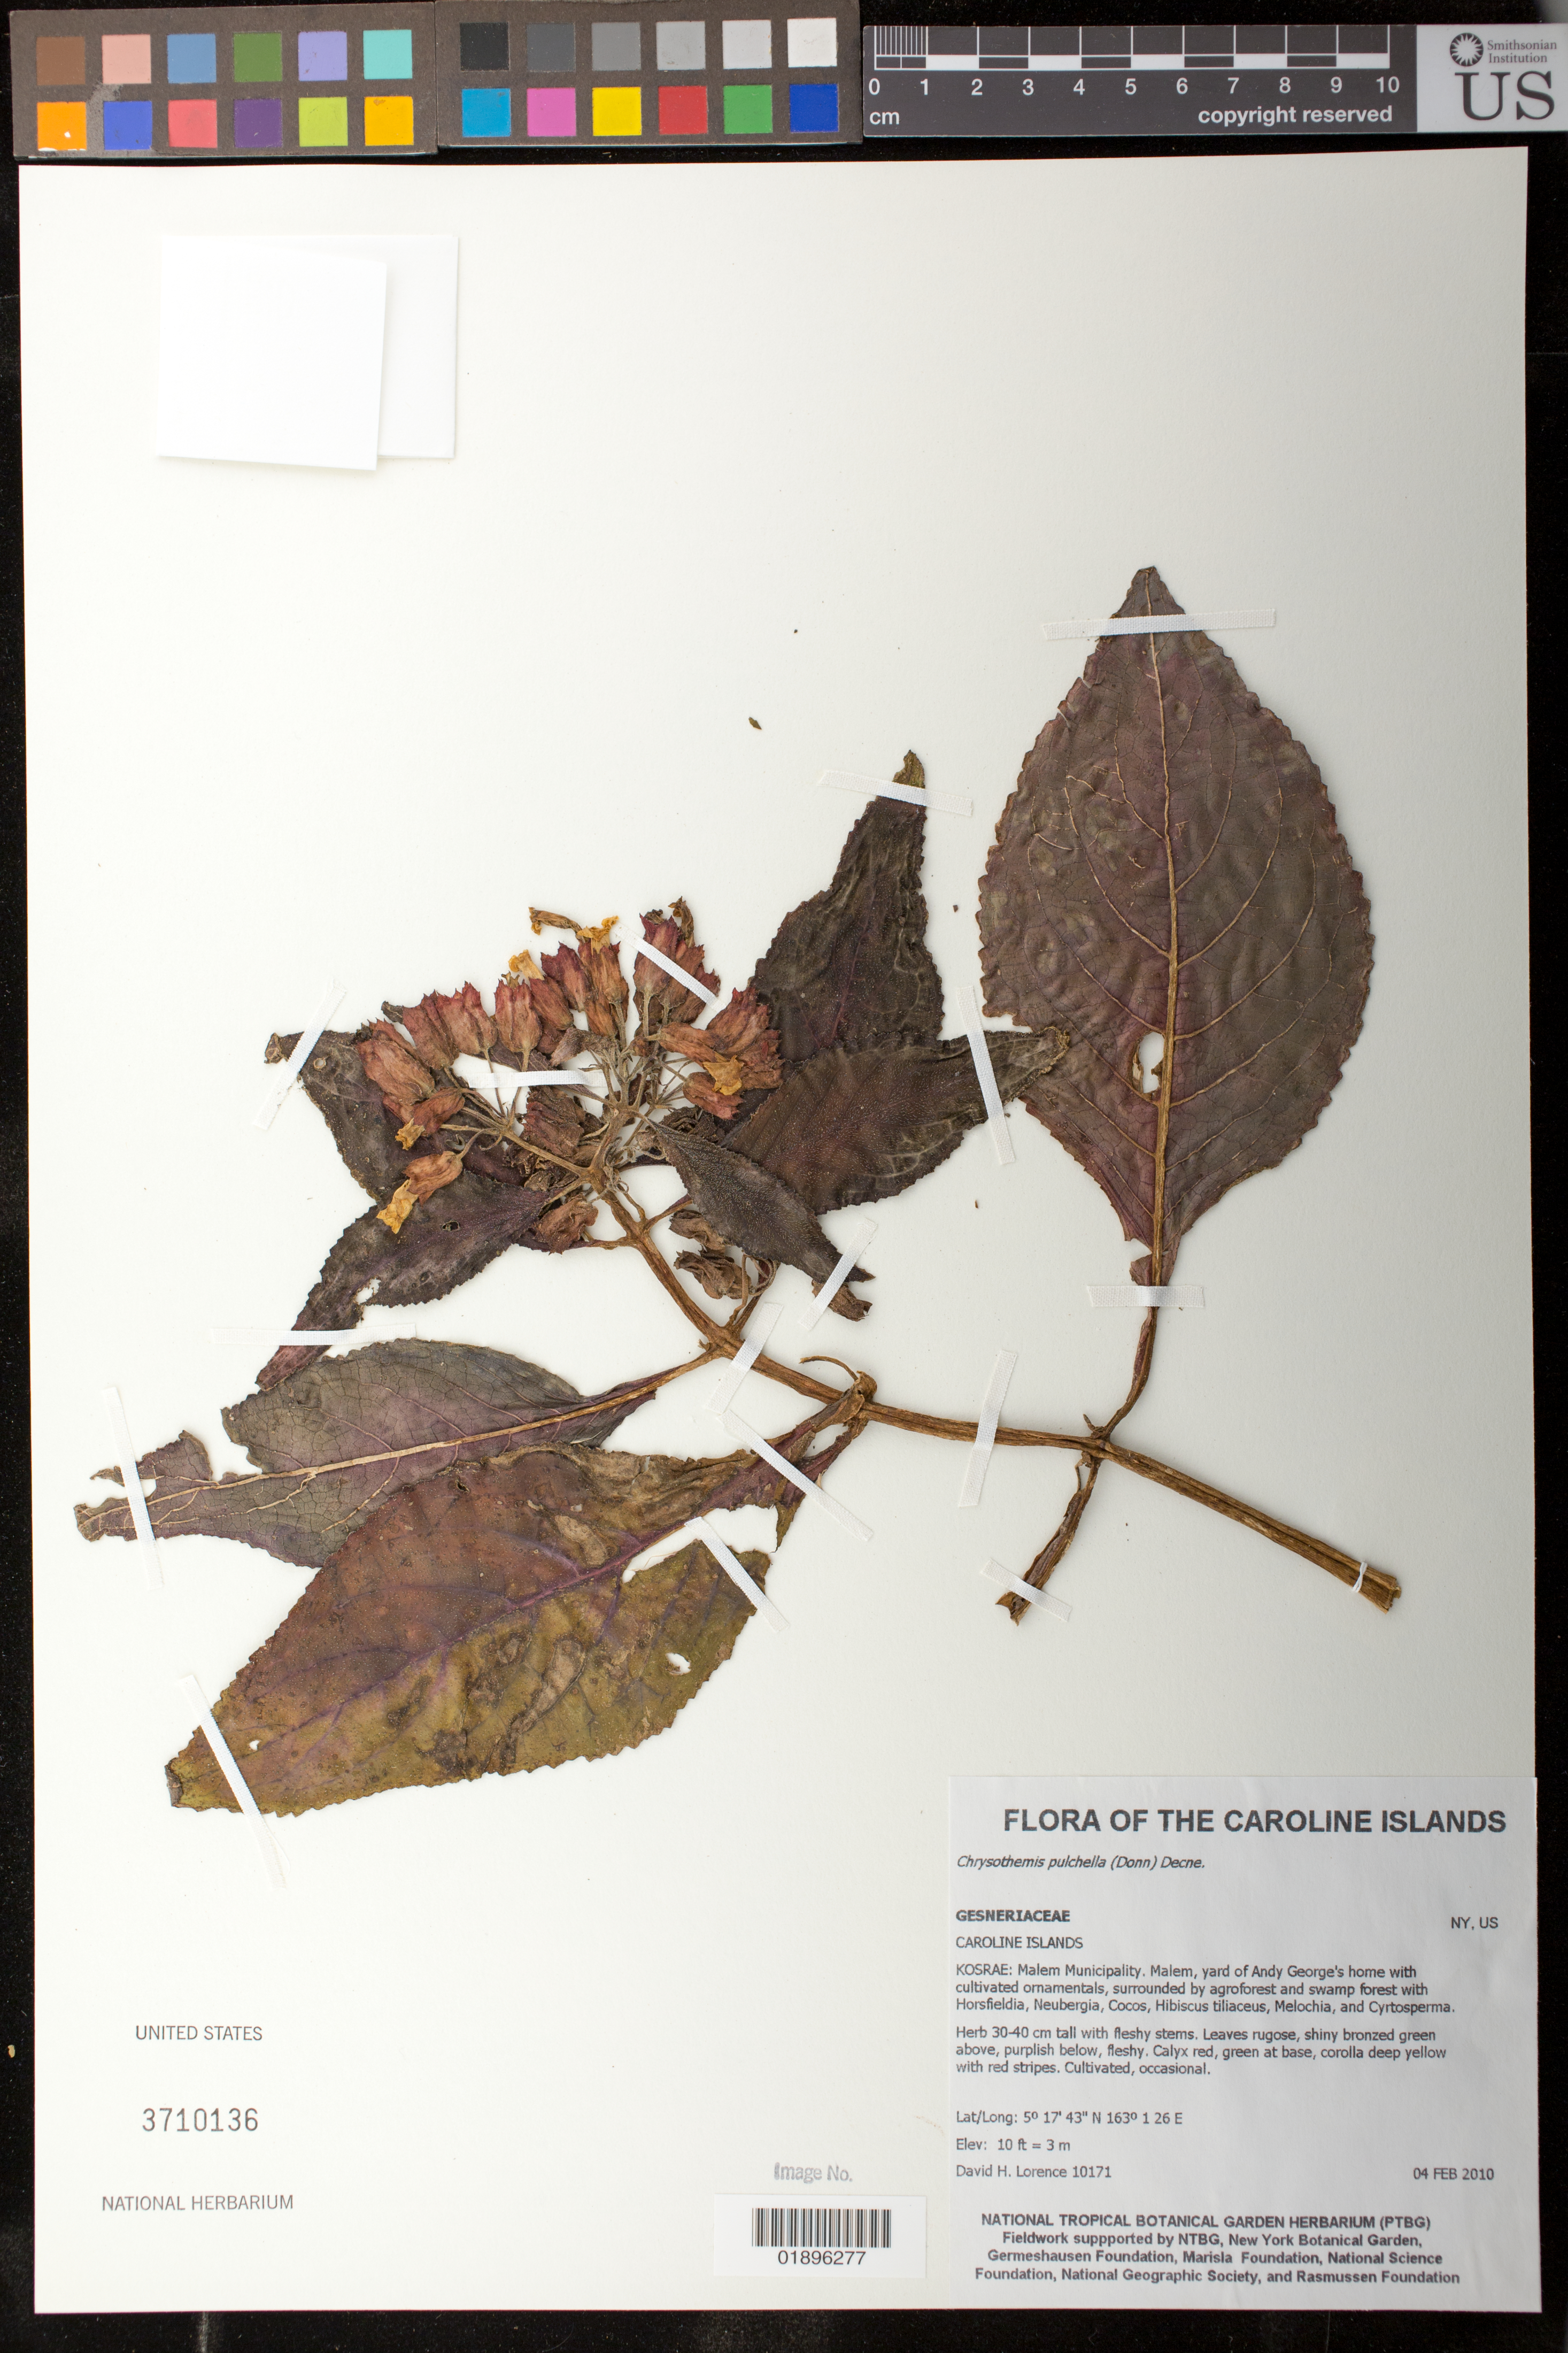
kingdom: Plantae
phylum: Tracheophyta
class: Magnoliopsida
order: Lamiales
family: Gesneriaceae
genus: Chrysothemis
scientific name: Chrysothemis pulchella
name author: (Donn) Decne.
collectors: D. Lorence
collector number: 10171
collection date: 2010-02-04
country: Micronesia, Federated States of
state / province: Kosrae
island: Kosrae [Kusaie]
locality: Malem Municipality, Malem, yard of Andy George's home with cultivated ornamentals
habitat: Surrounded by agroforest and swamp forest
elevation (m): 3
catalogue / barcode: US 3710136